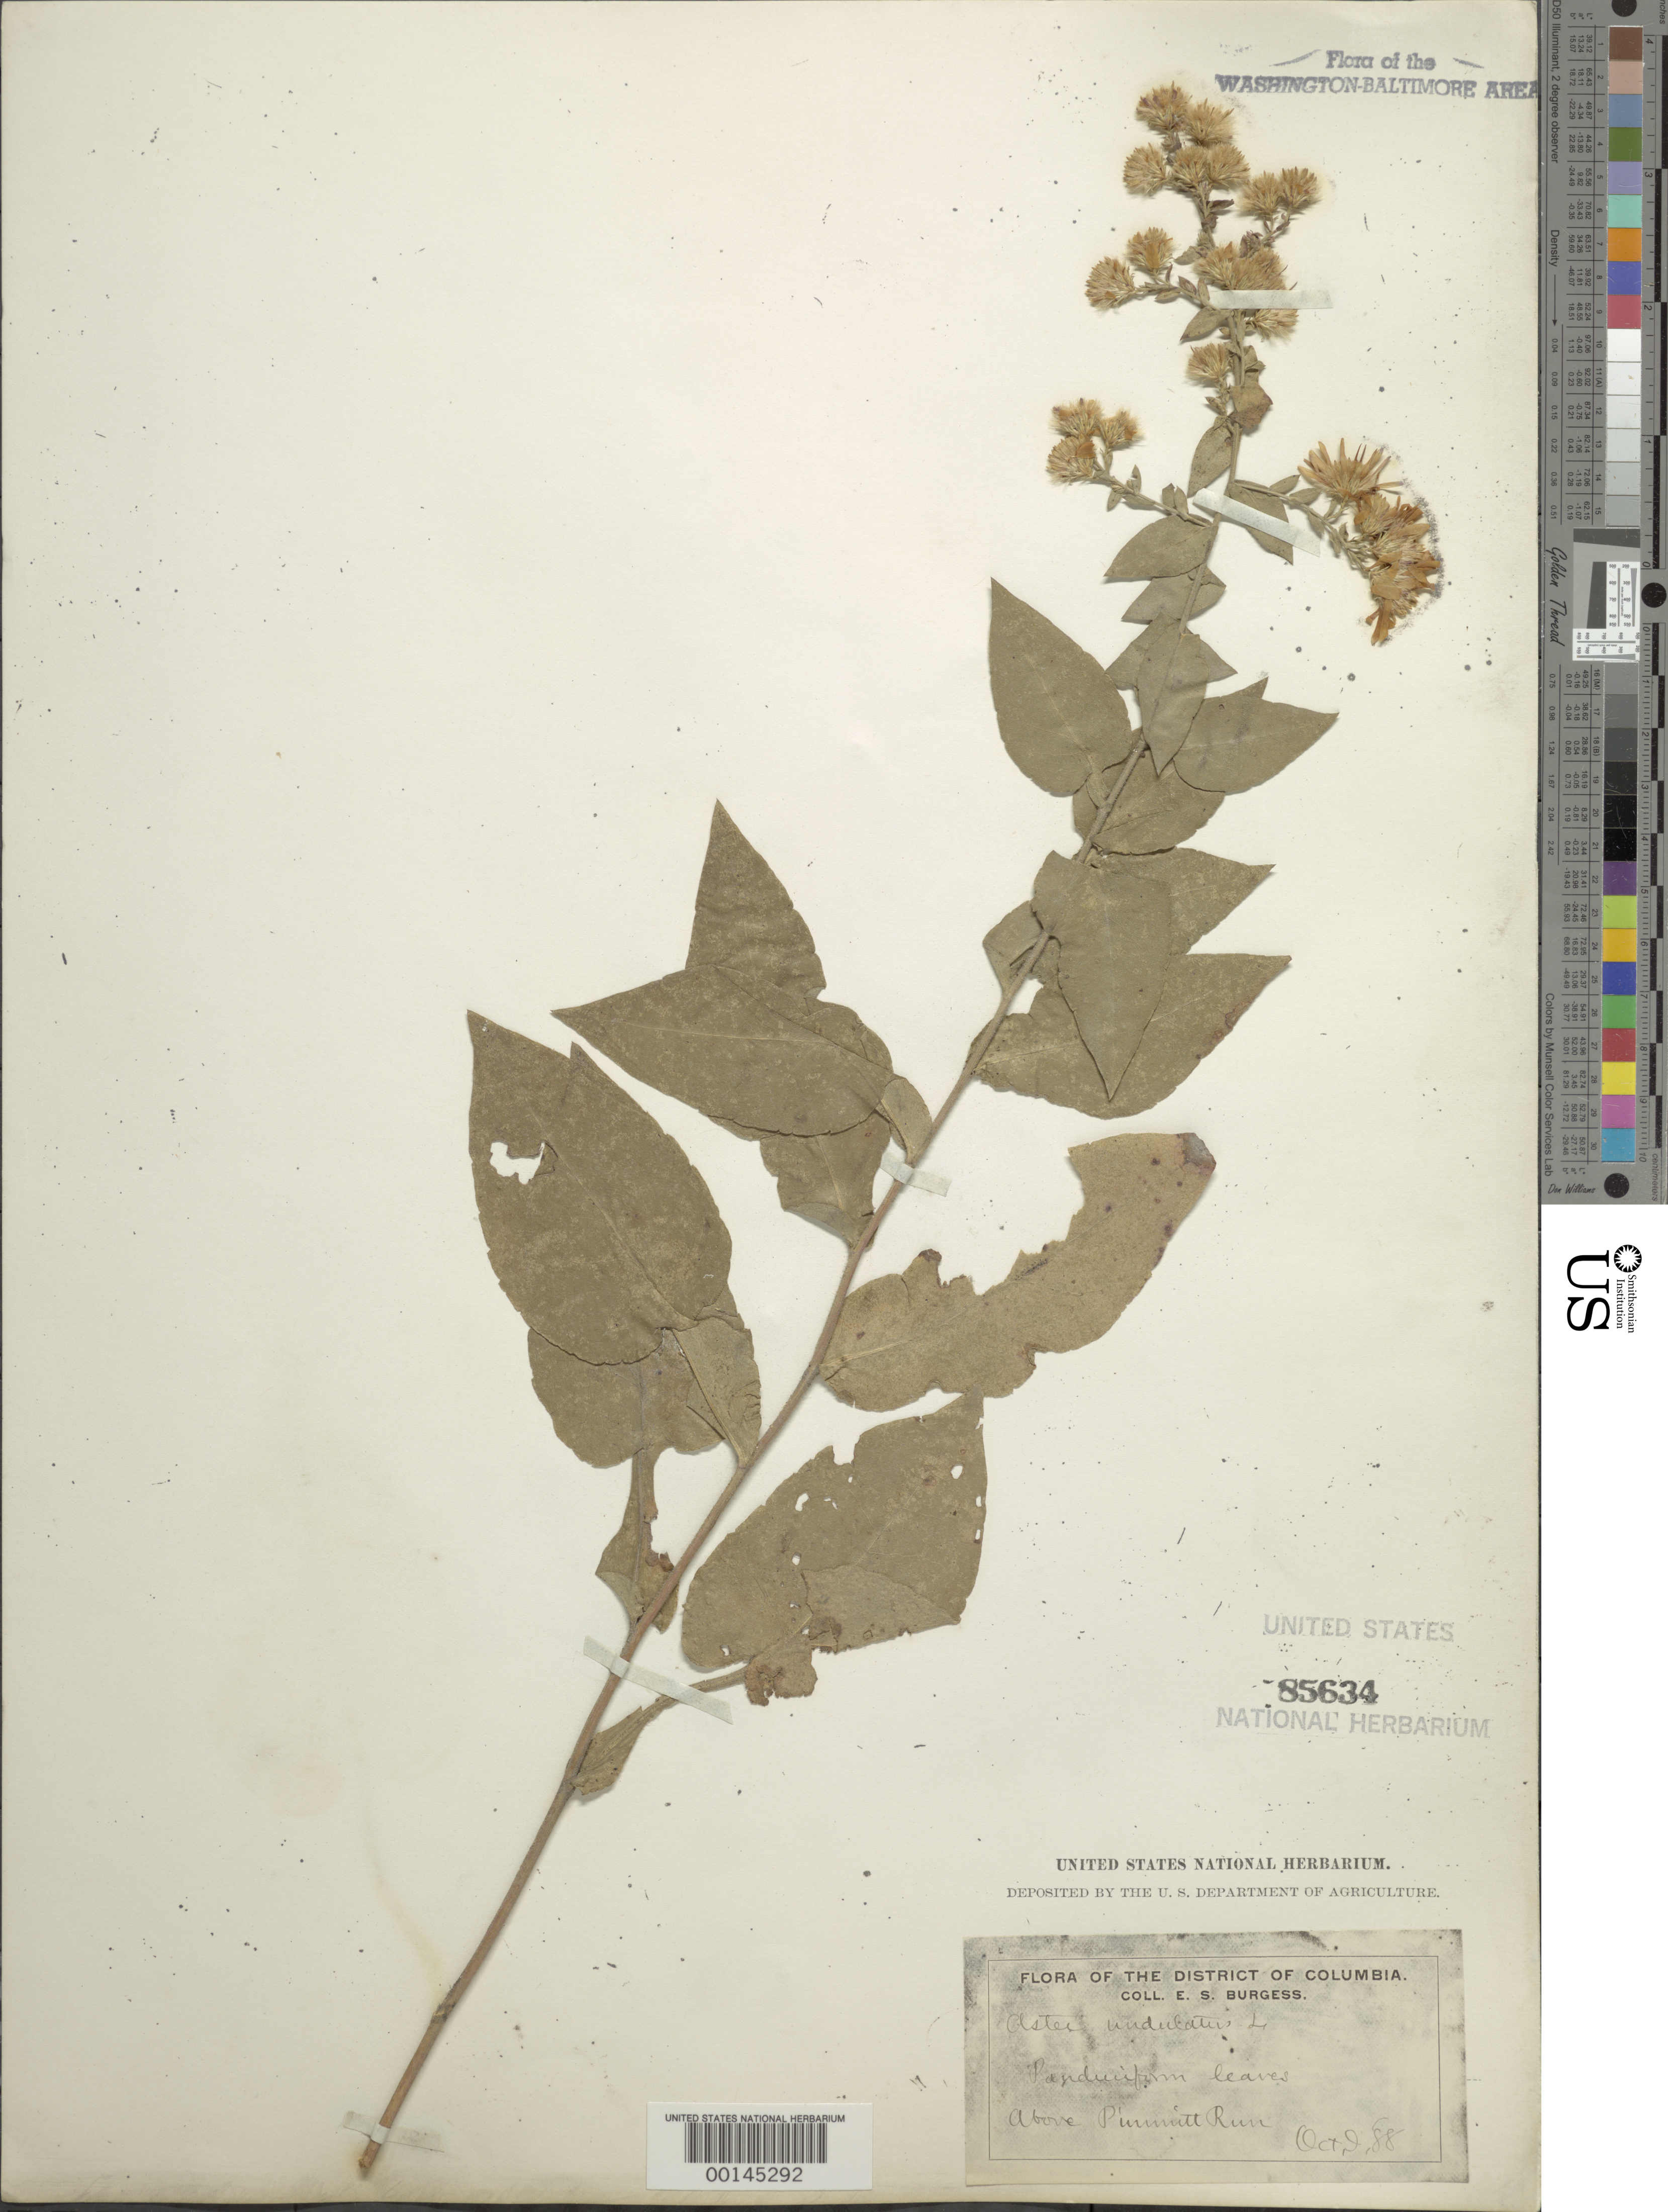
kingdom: Plantae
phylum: Tracheophyta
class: Magnoliopsida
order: Asterales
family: Asteraceae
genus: Symphyotrichum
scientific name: Symphyotrichum undulatum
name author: (L.) G.L. Nesom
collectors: E. Burgess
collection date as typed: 09 Oct 1888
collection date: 1888-10-09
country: United States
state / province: Virginia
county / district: Fairfax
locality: Above Pimmitt Run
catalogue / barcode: US 85634